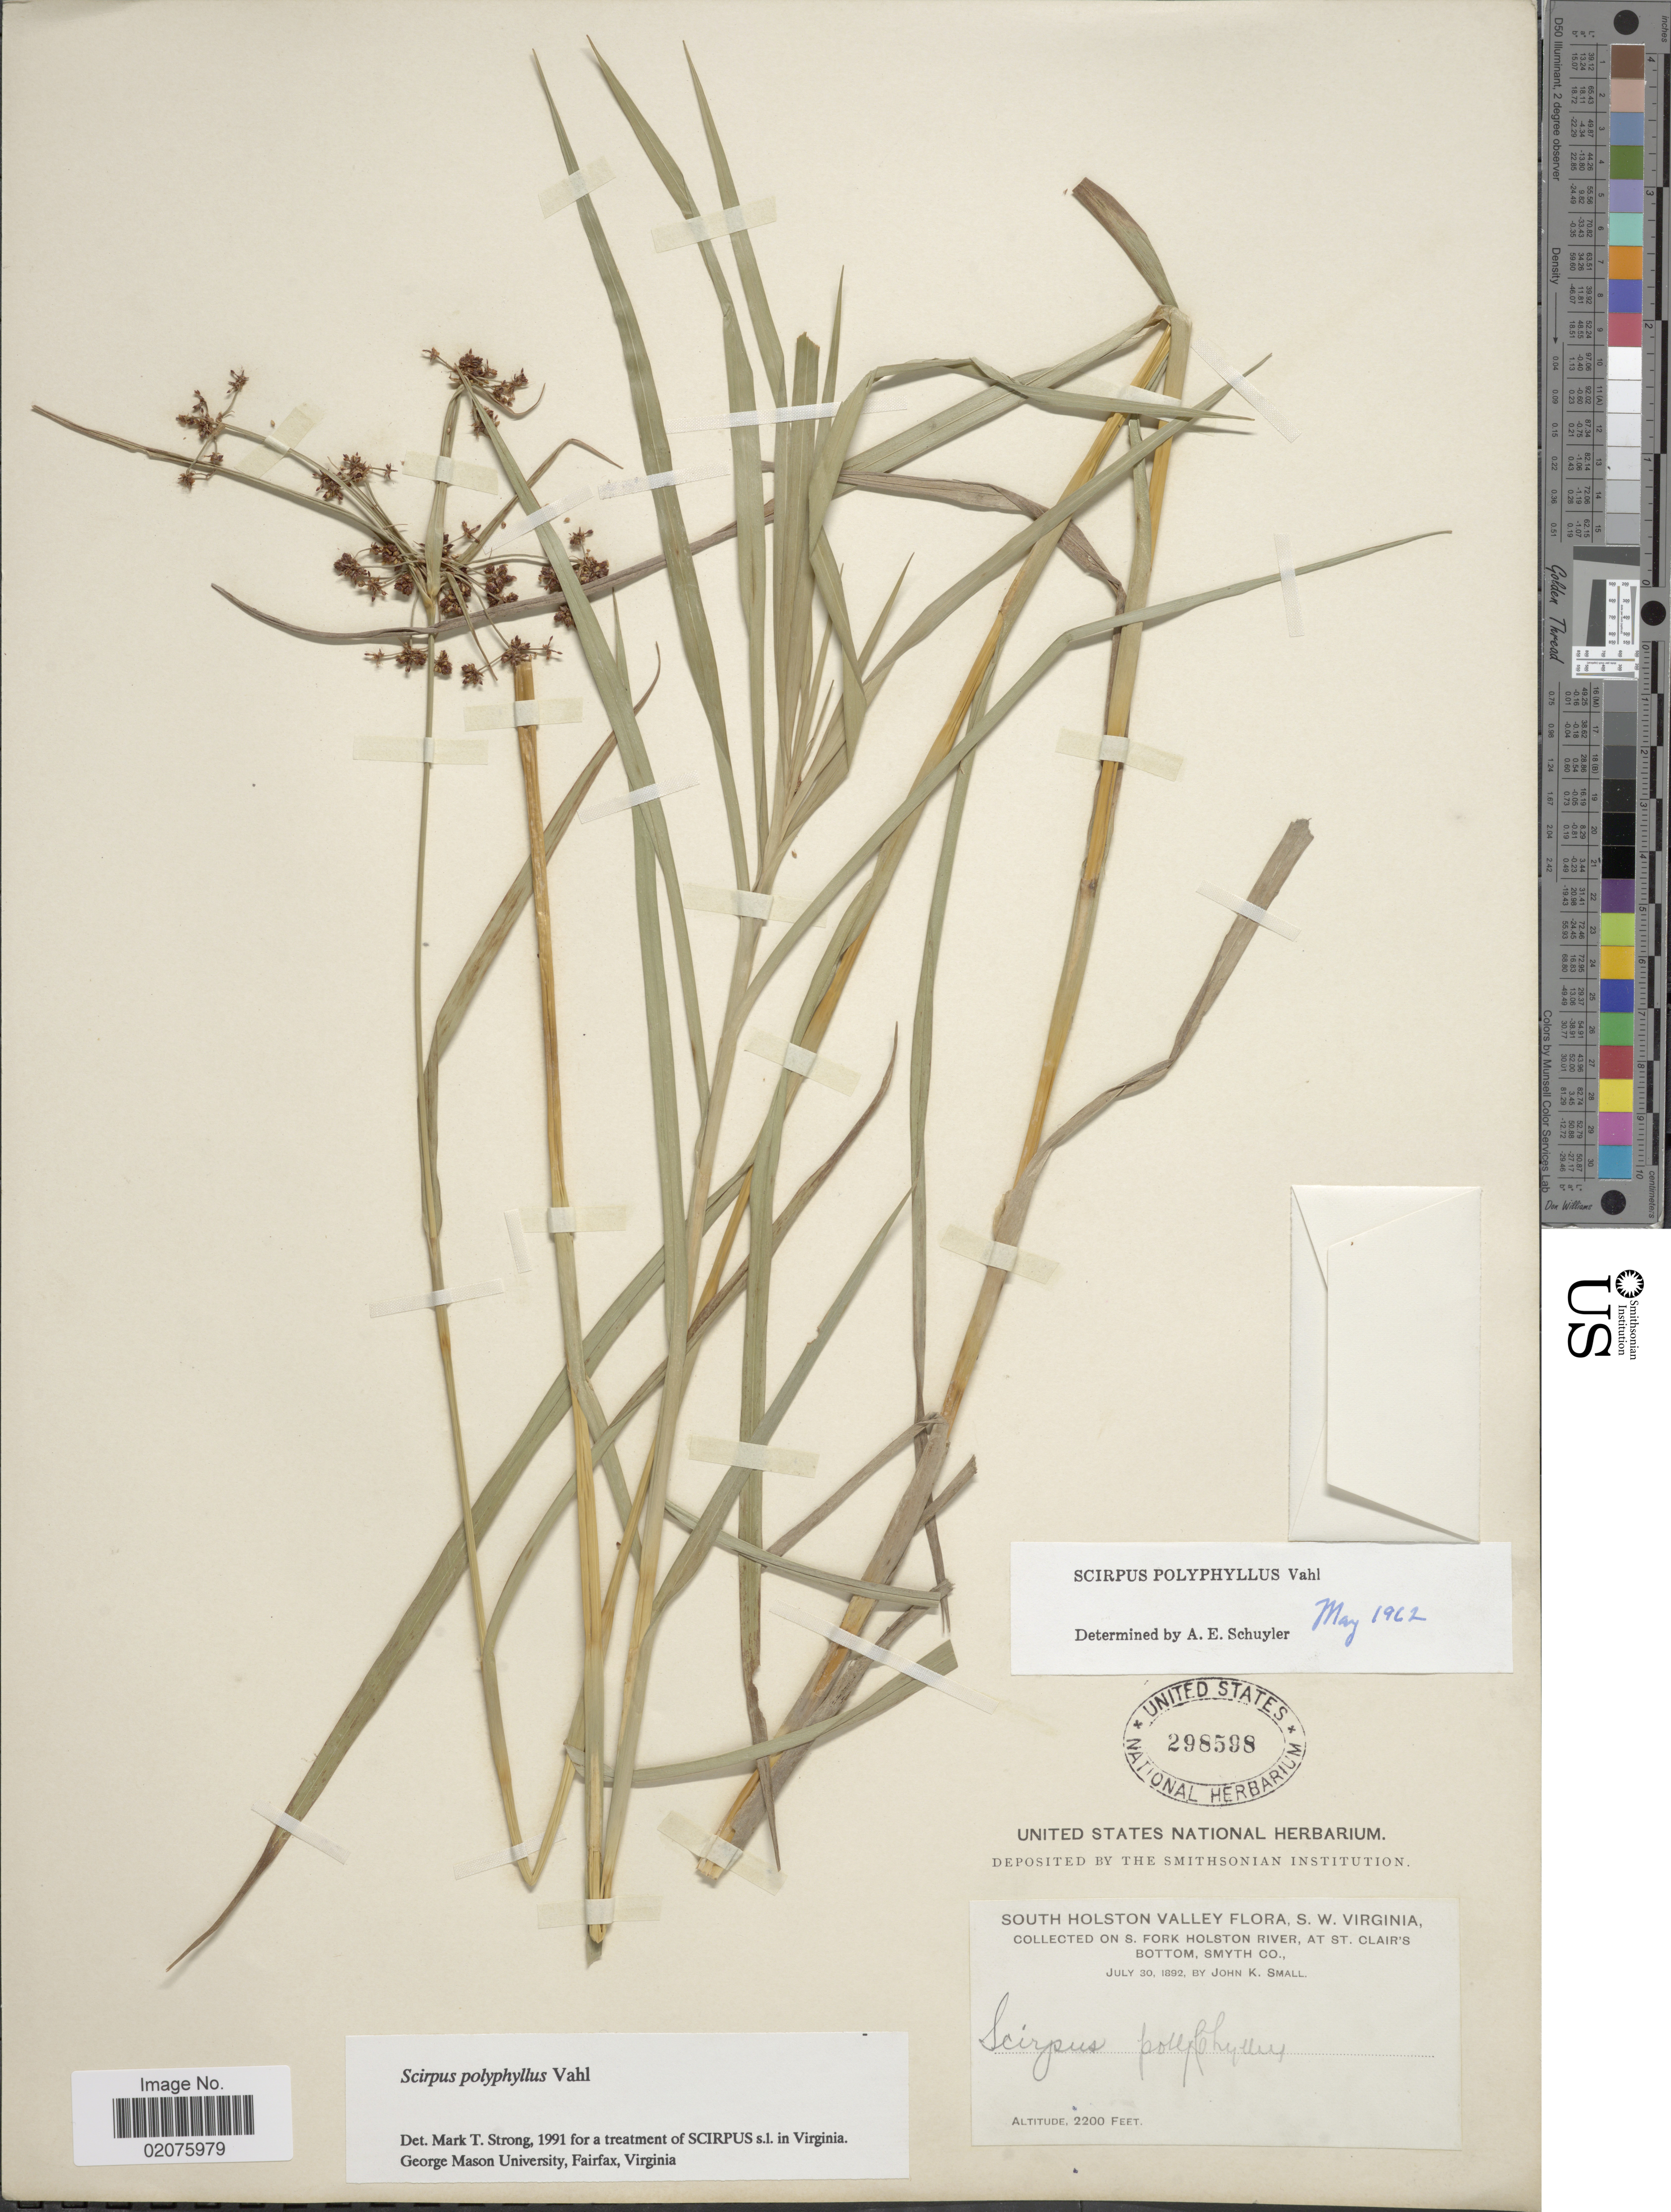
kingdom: Plantae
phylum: Tracheophyta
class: Liliopsida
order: Poales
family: Cyperaceae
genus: Scirpus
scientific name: Scirpus polyphyllus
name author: Vahl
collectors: J. K. Small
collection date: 1892-07-30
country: United States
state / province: Virginia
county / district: Smyth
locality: South Holston Valley, S. W. Virginia, On S. Fork Holston River, at St. Clair's Bottom, Smyth Co.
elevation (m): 671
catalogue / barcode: US 298598